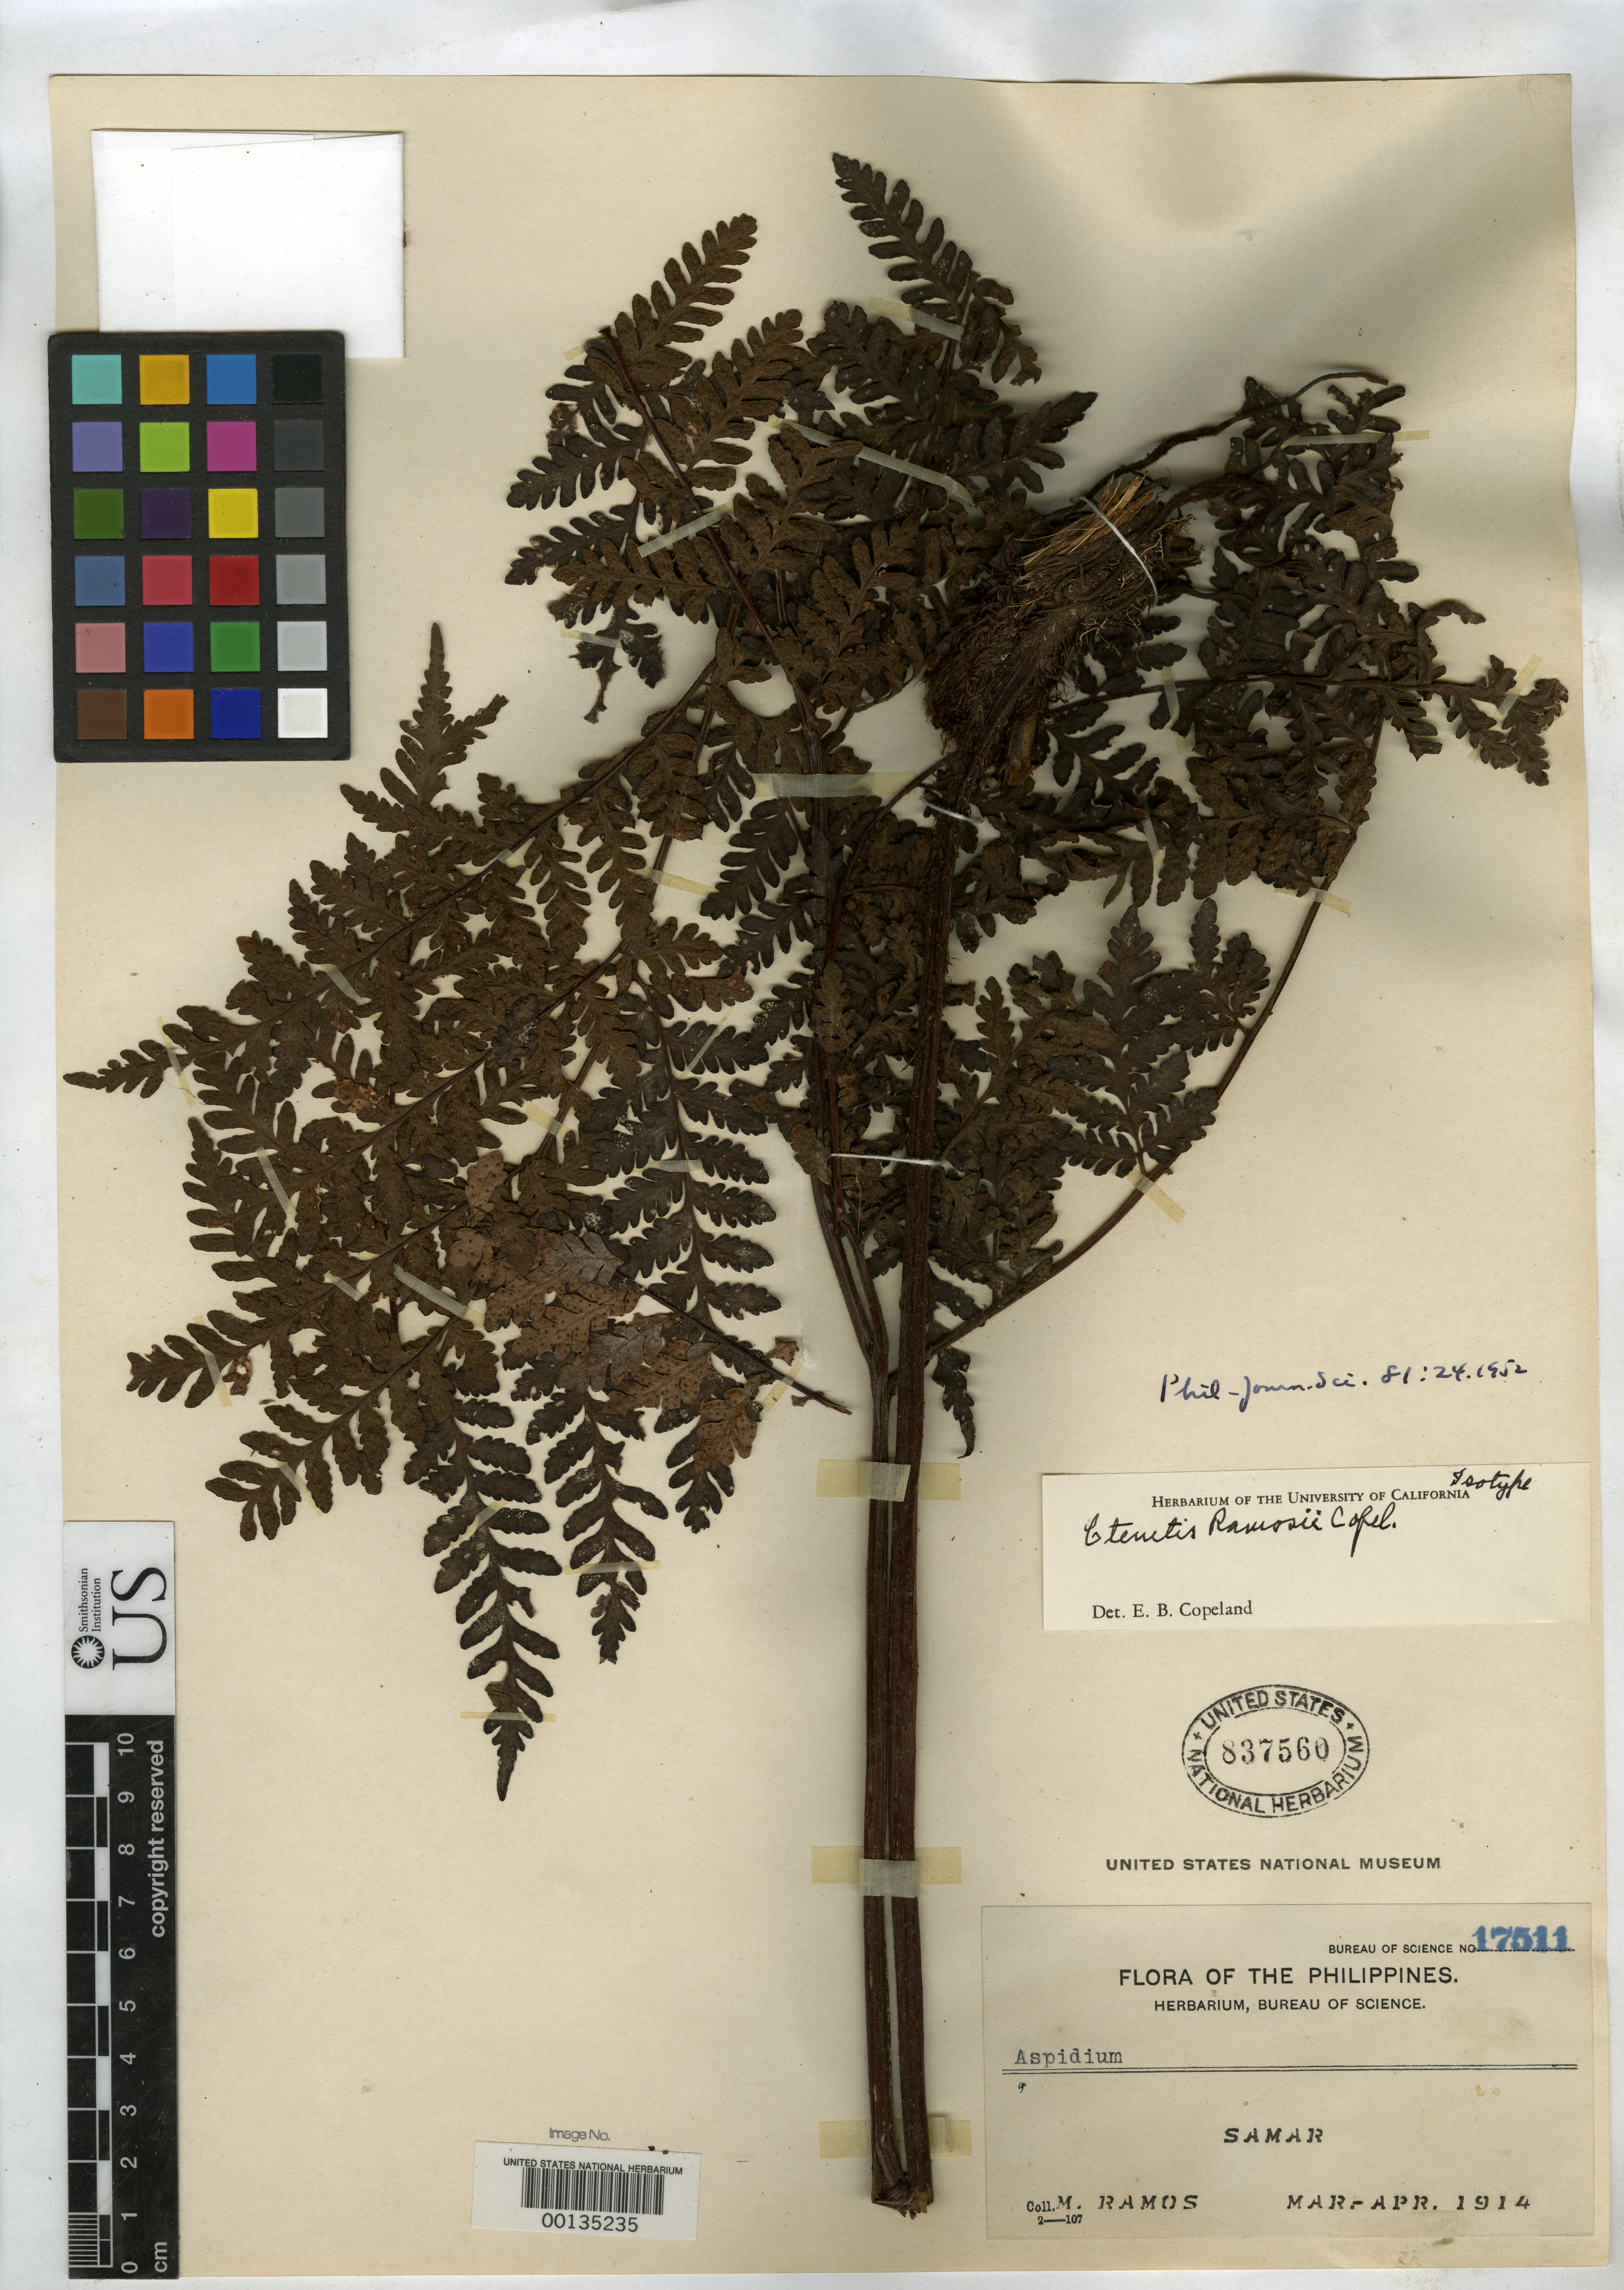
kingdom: Plantae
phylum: Tracheophyta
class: Polypodiopsida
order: Polypodiales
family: Dryopteridaceae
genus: Ctenitis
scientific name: Ctenitis ramosii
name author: Copel.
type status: Isotype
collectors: M. Ramos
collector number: Bur. Sci. 17511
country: Philippines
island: Samar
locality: Mt. Canislagan.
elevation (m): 300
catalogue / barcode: US 837560